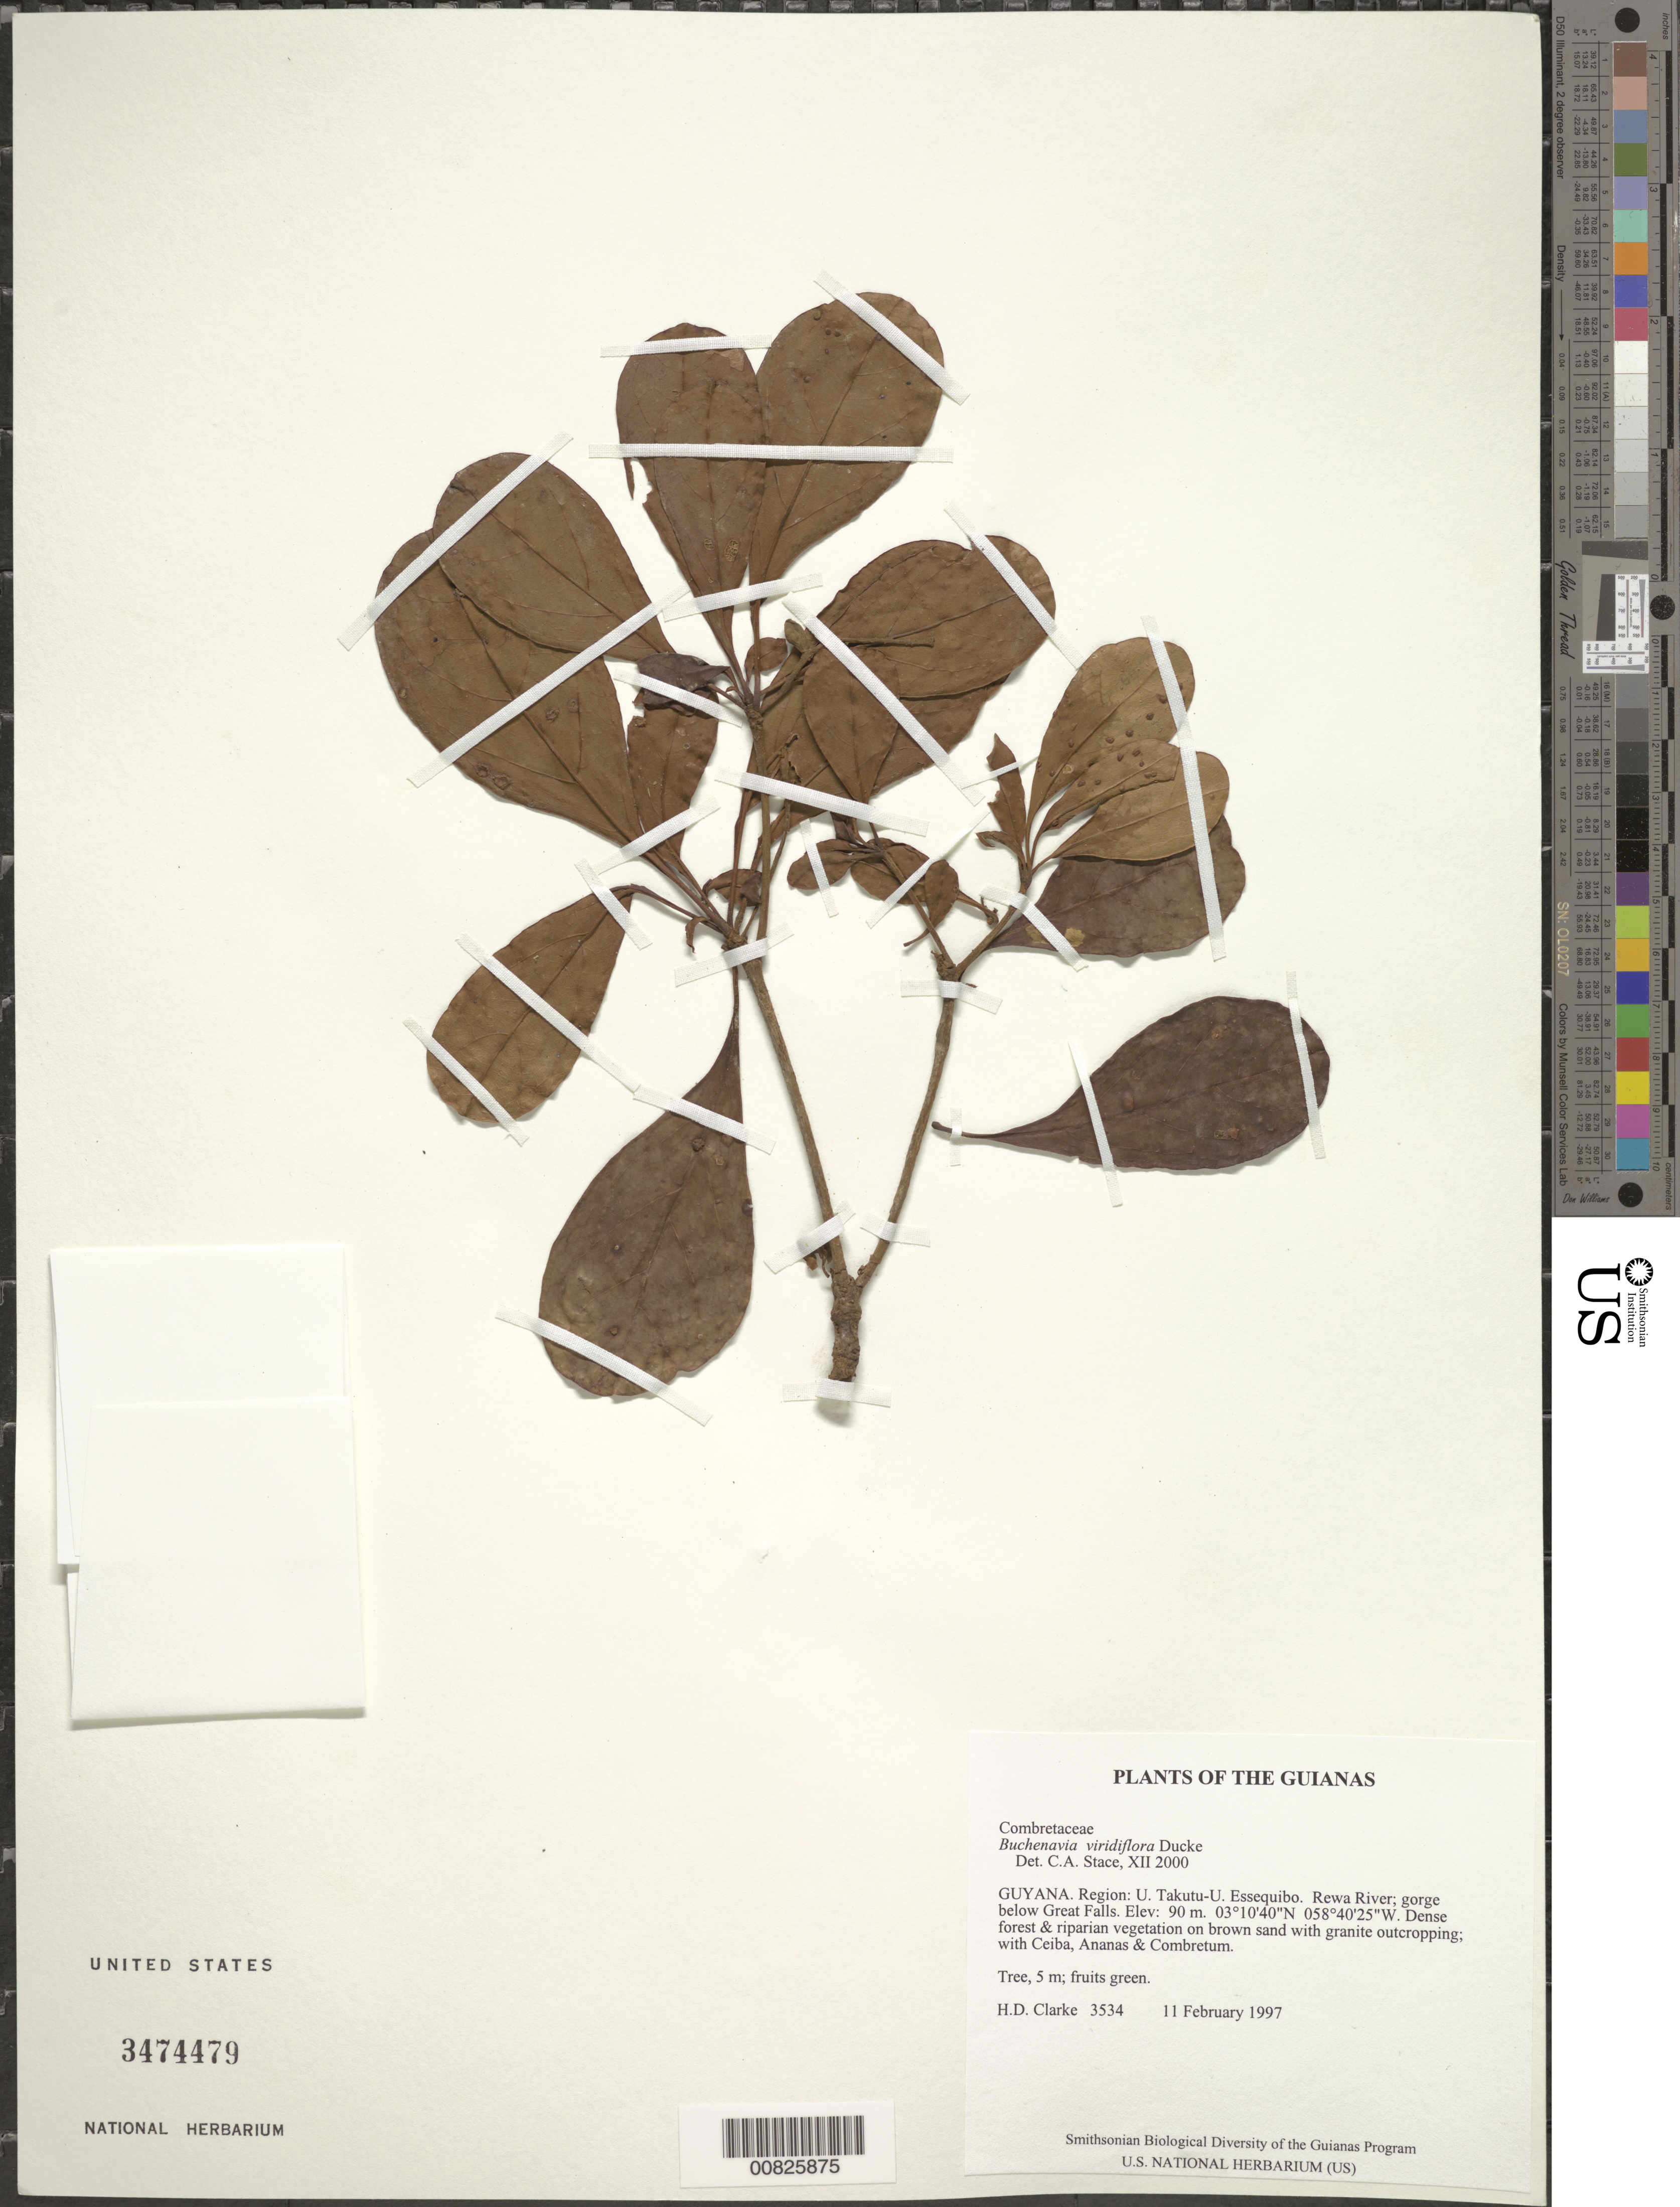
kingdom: Plantae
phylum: Tracheophyta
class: Magnoliopsida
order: Myrtales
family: Combretaceae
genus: Terminalia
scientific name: Terminalia viridiflora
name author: (Ducke) Gere & Boatwr.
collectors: H. D. Clarke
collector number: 3534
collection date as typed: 11 February 1997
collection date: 1997-02-11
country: Guyana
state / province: U. Takutu-U. Essequibo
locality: Rewa River; gorge below Great Falls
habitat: Dense forest & riparian vegetation on brown sand with granite outcropping; with Ceiba, Ananas & Combretum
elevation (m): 90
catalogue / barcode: US 3474479